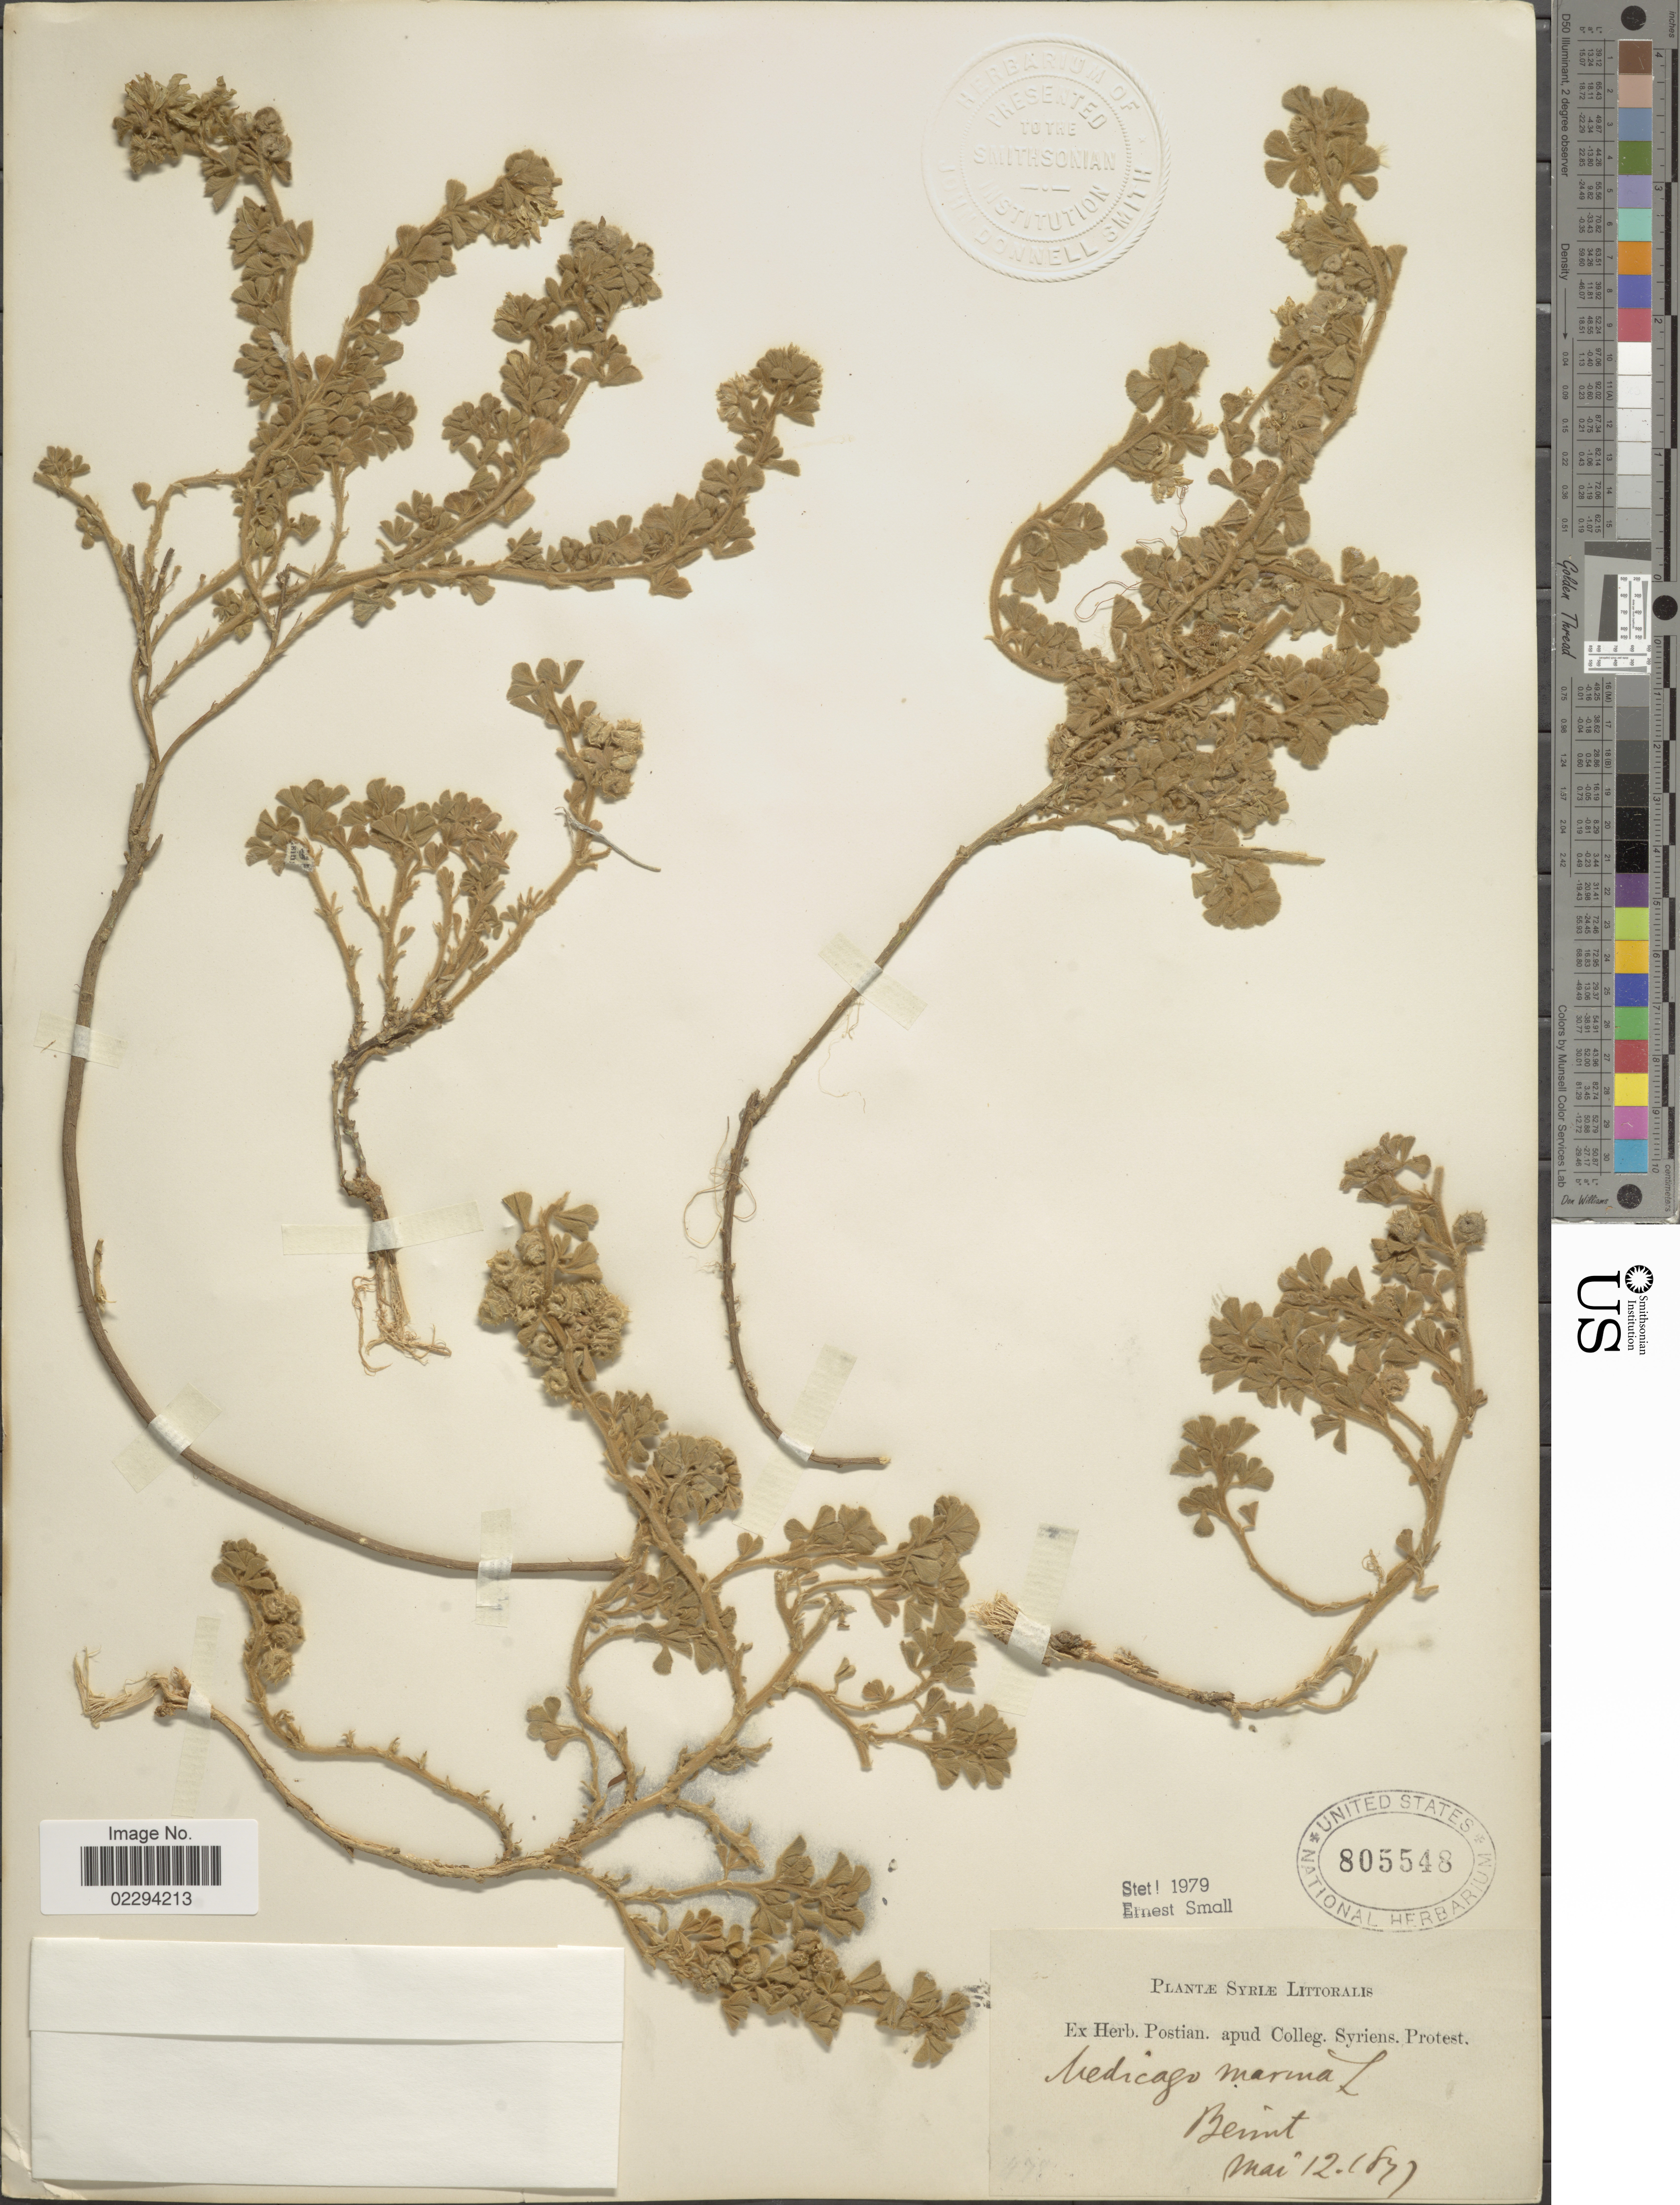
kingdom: Plantae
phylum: Tracheophyta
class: Magnoliopsida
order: Fabales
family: Fabaceae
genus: Medicago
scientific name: Medicago marina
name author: L.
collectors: Beinit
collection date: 1847-05-12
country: Syria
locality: Syriae littorale.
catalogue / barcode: US 805548